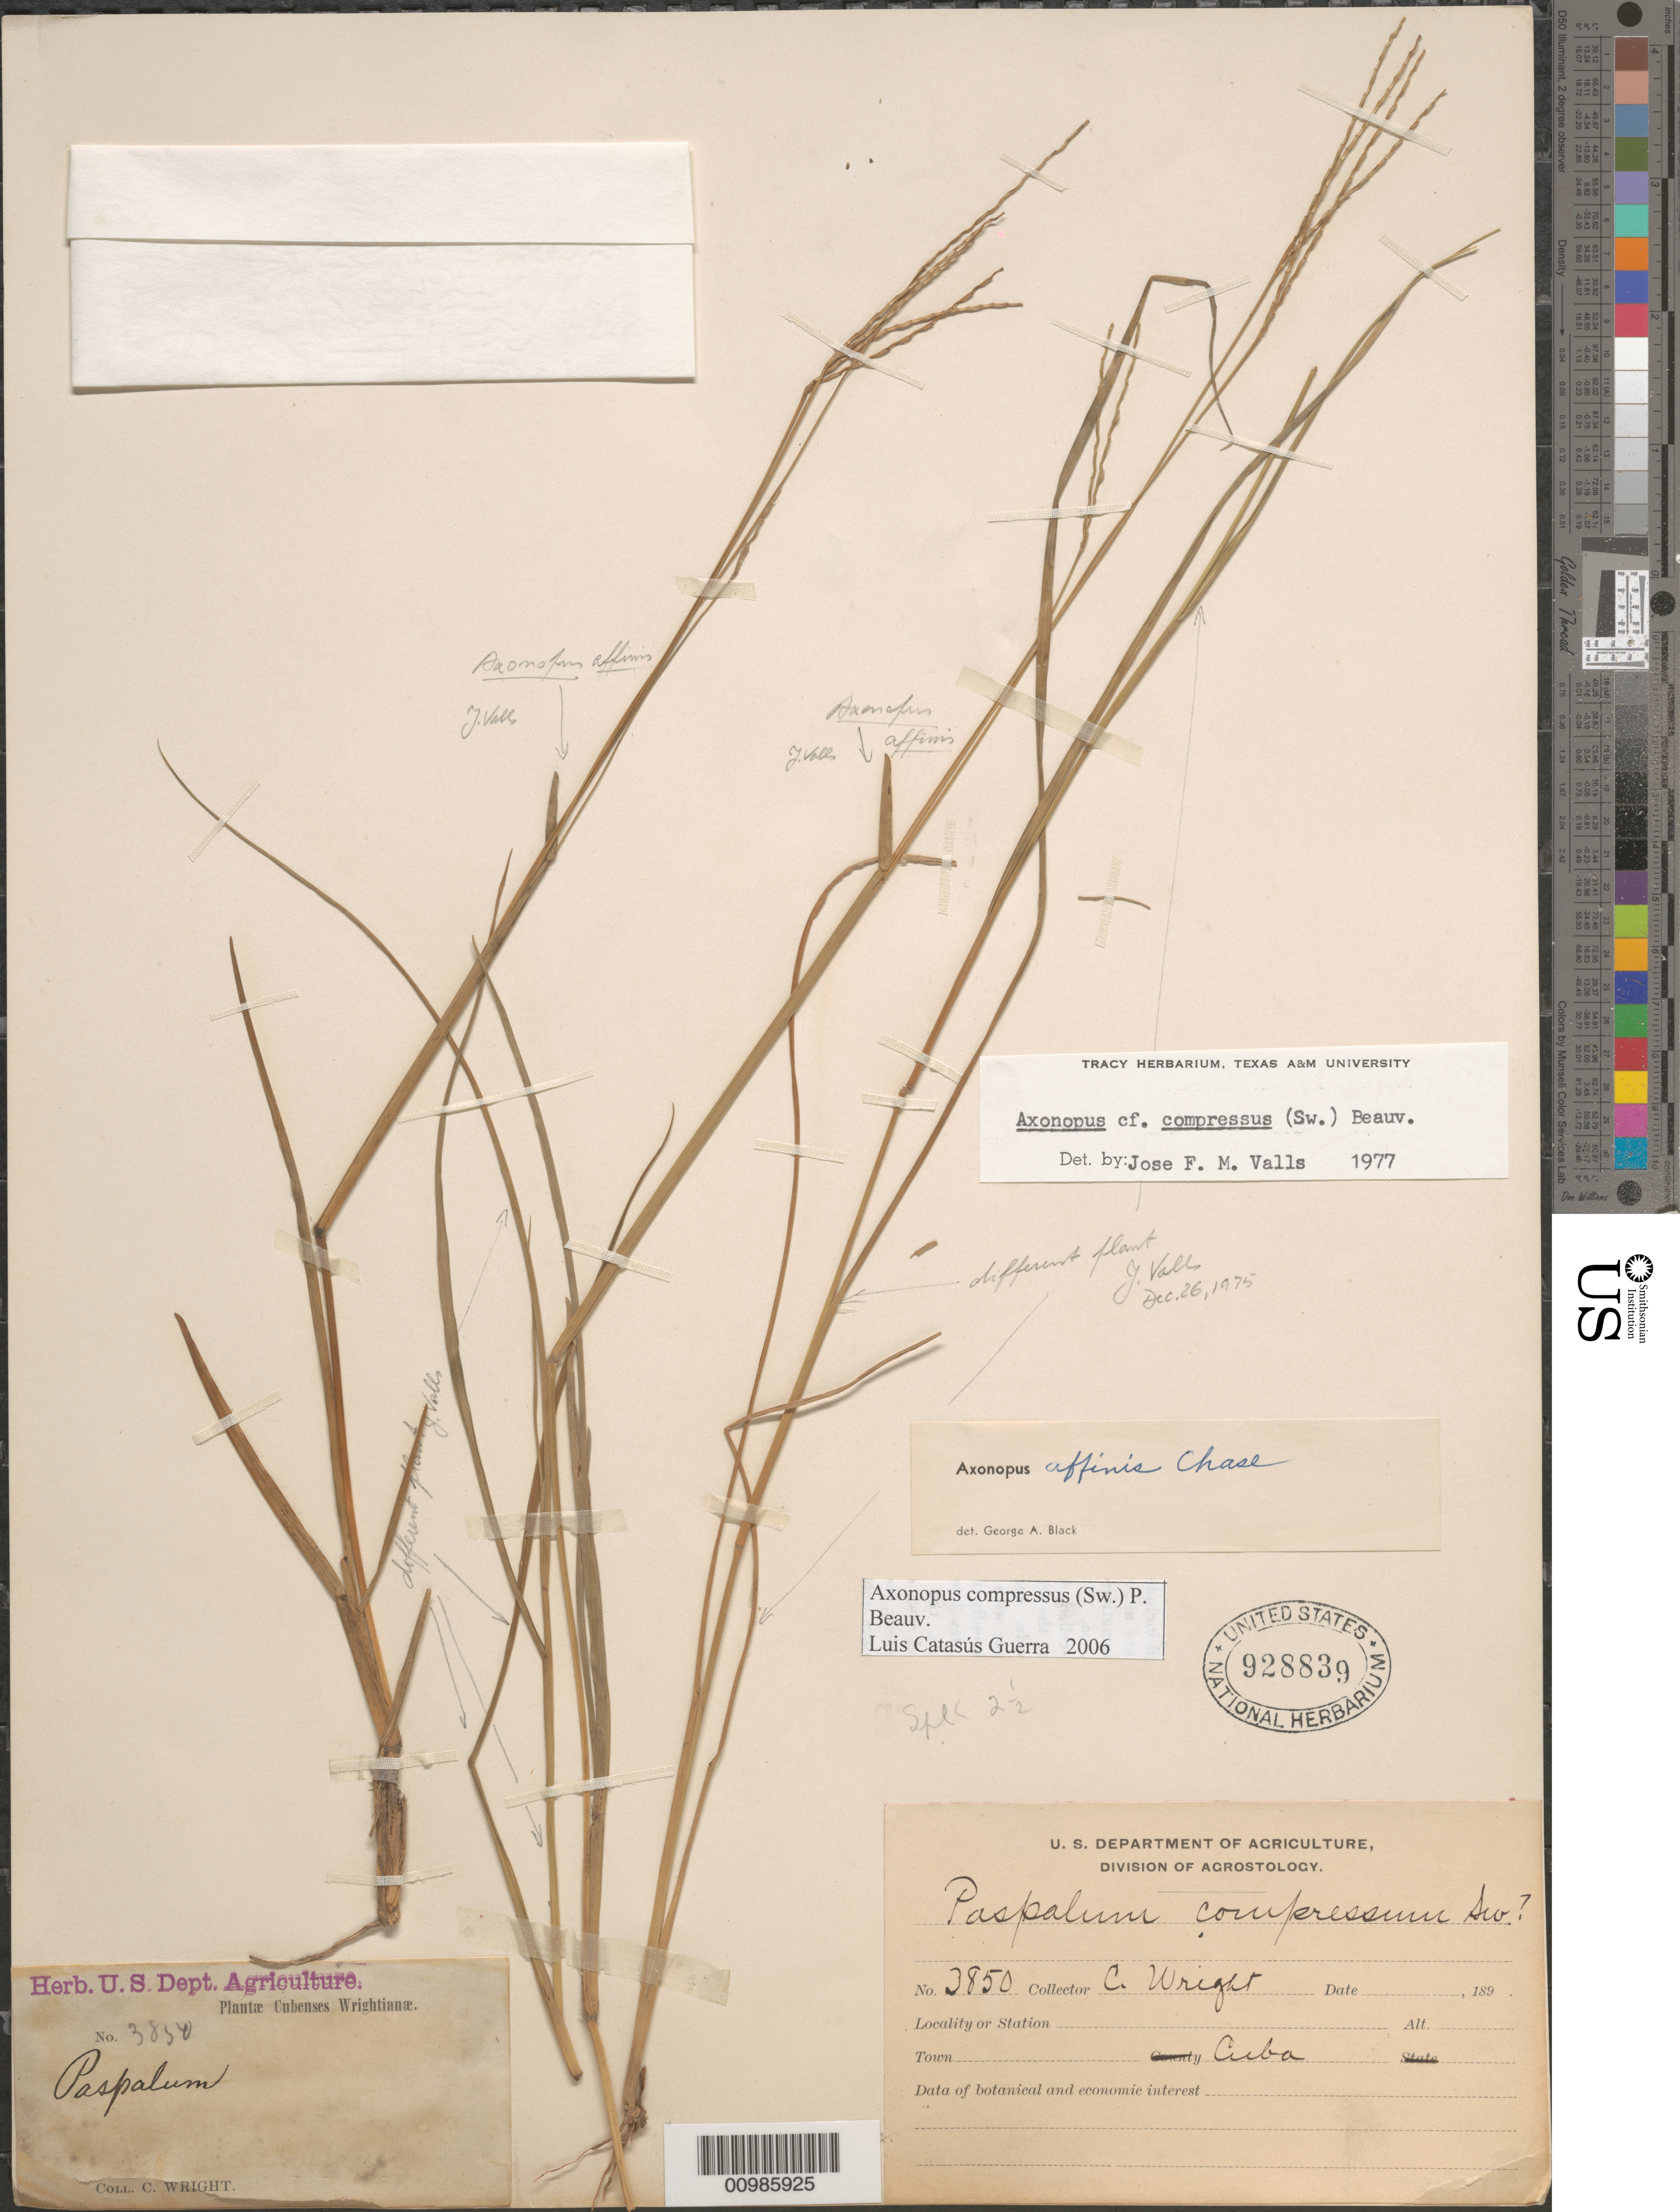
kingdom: Plantae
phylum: Tracheophyta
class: Liliopsida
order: Poales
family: Poaceae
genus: Axonopus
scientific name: Axonopus compressus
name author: (Sw.) P. Beauv.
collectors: C. Wright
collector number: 3850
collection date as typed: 1800 to 1899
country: Cuba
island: Cuba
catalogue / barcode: US 928839